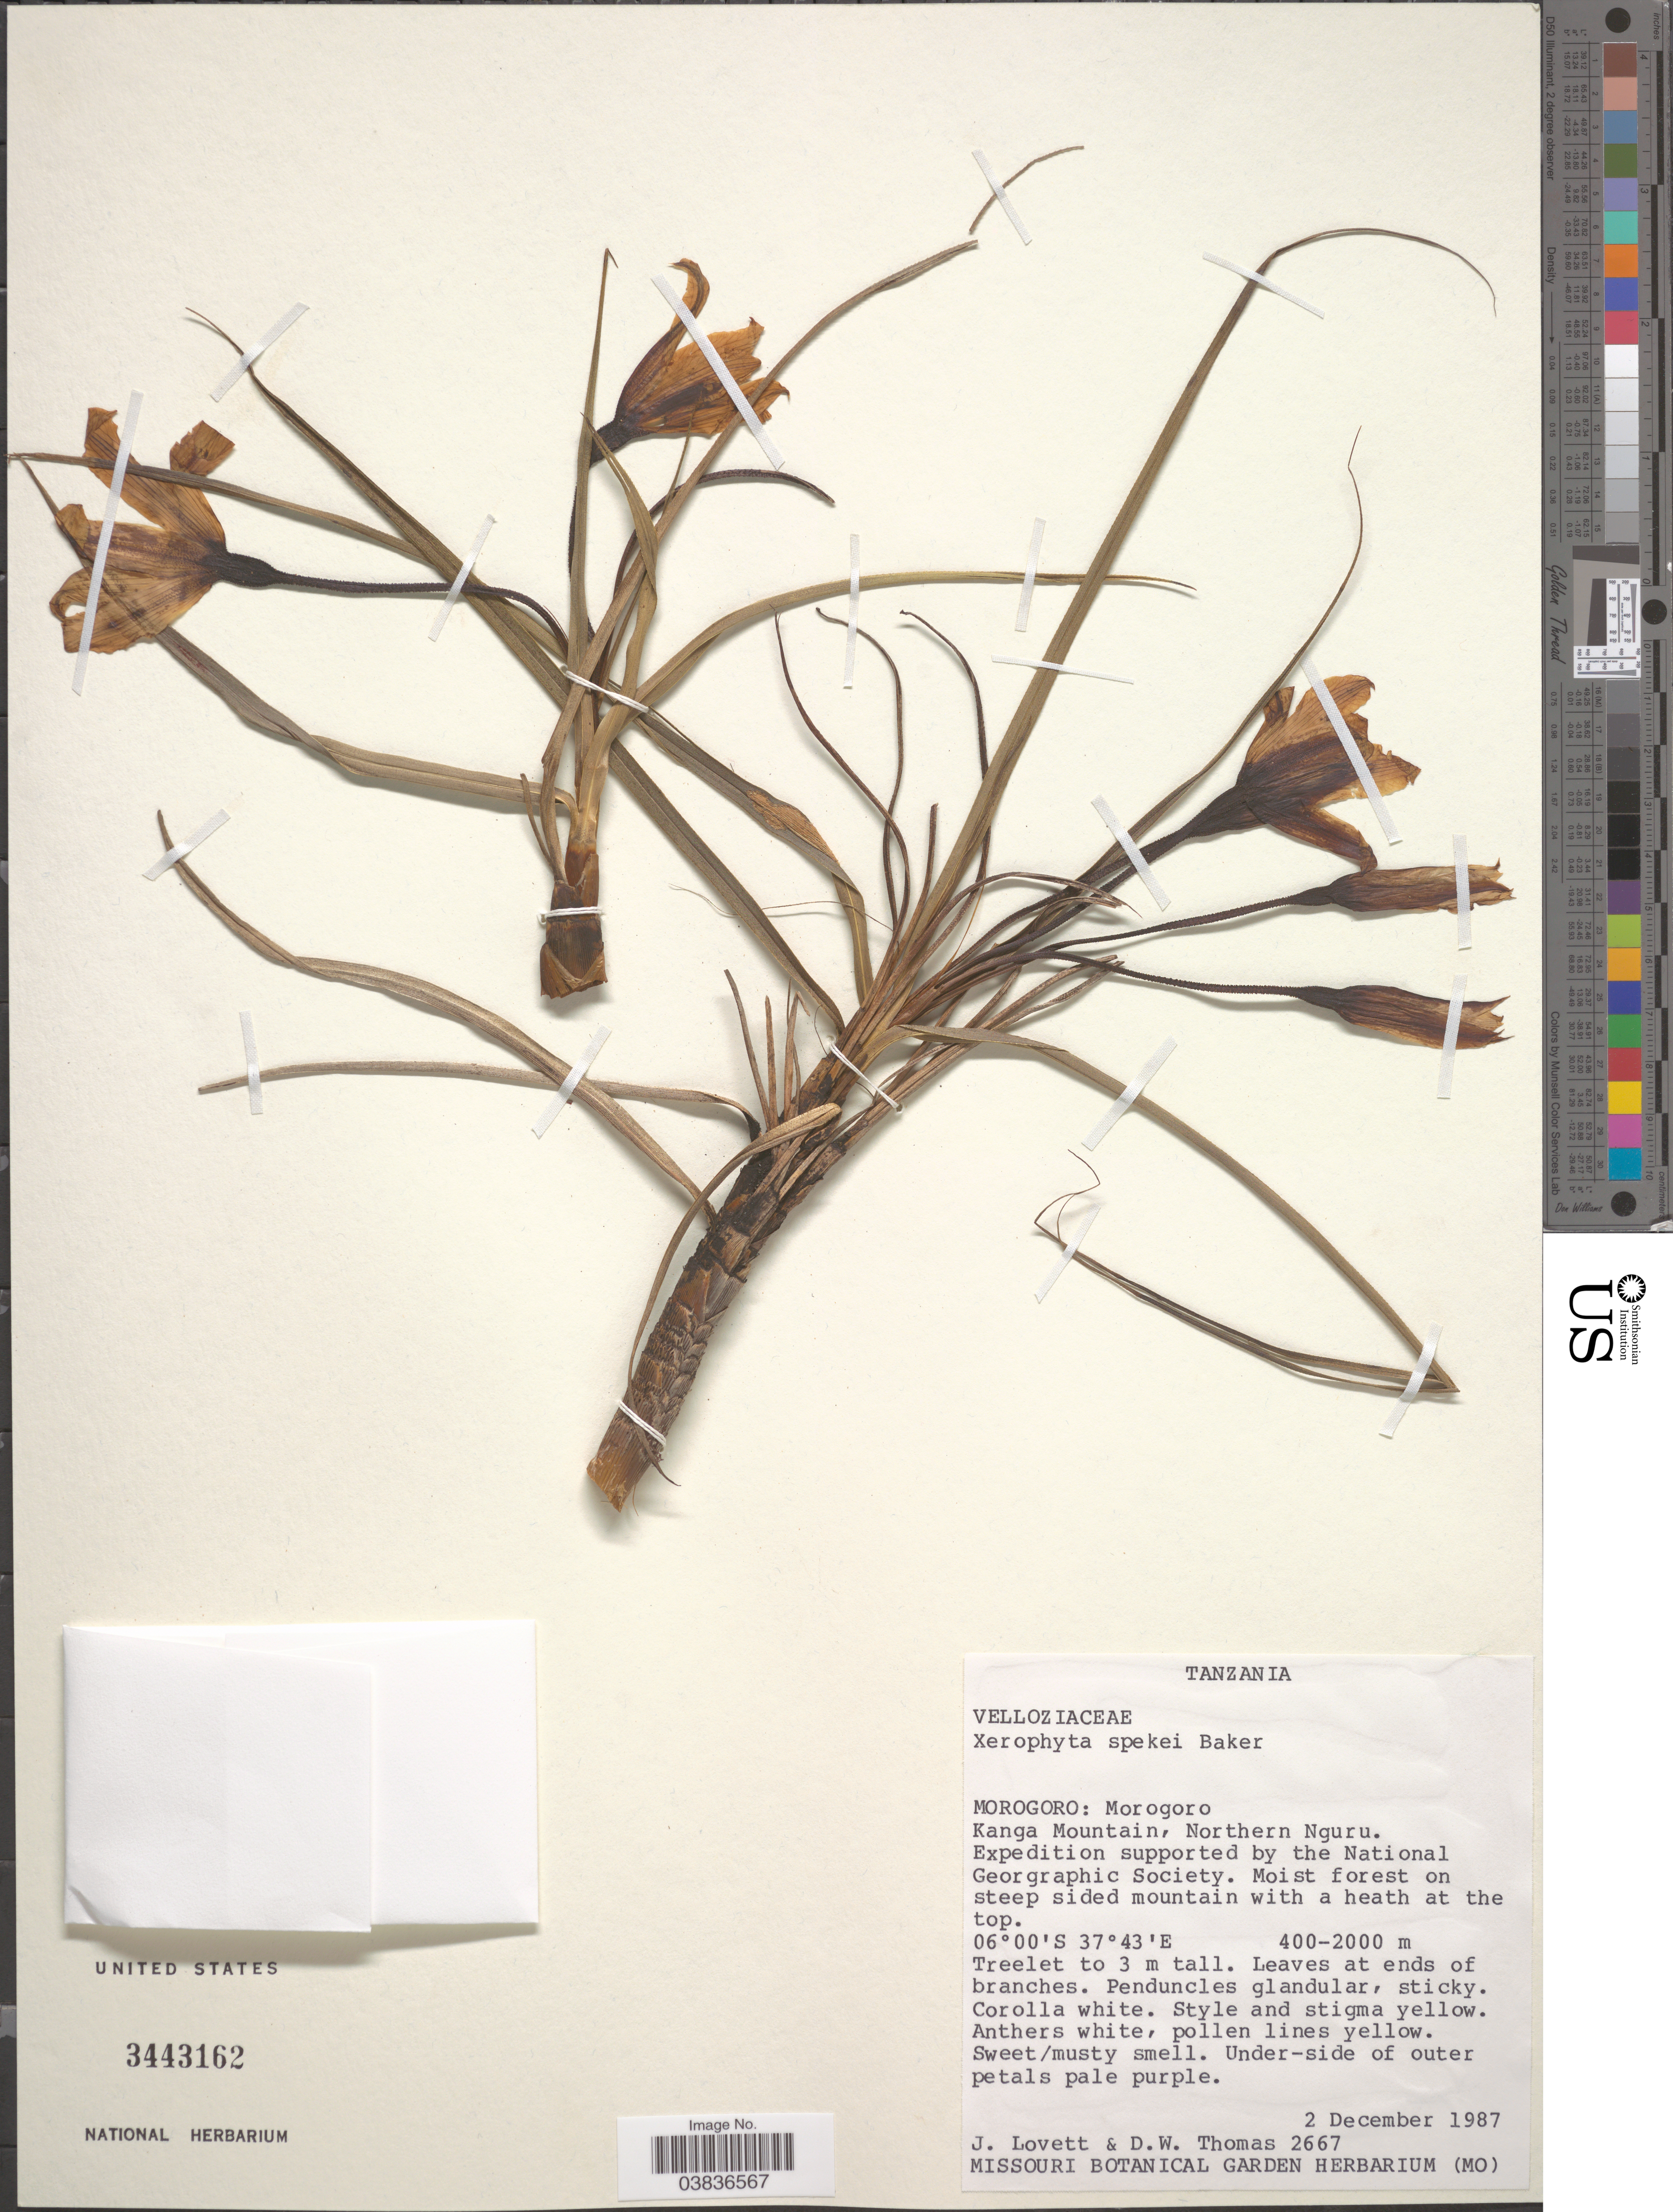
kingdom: Plantae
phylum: Tracheophyta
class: Liliopsida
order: Pandanales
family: Velloziaceae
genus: Xerophyta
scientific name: Xerophyta spekei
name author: Baker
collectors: J. Lovett & D. W. Thomas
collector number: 2667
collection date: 1987-12-02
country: Tanzania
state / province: Morogoro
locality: Morogoro. Kanga Mountain, Northern Nguru.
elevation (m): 400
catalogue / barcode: US 3443162